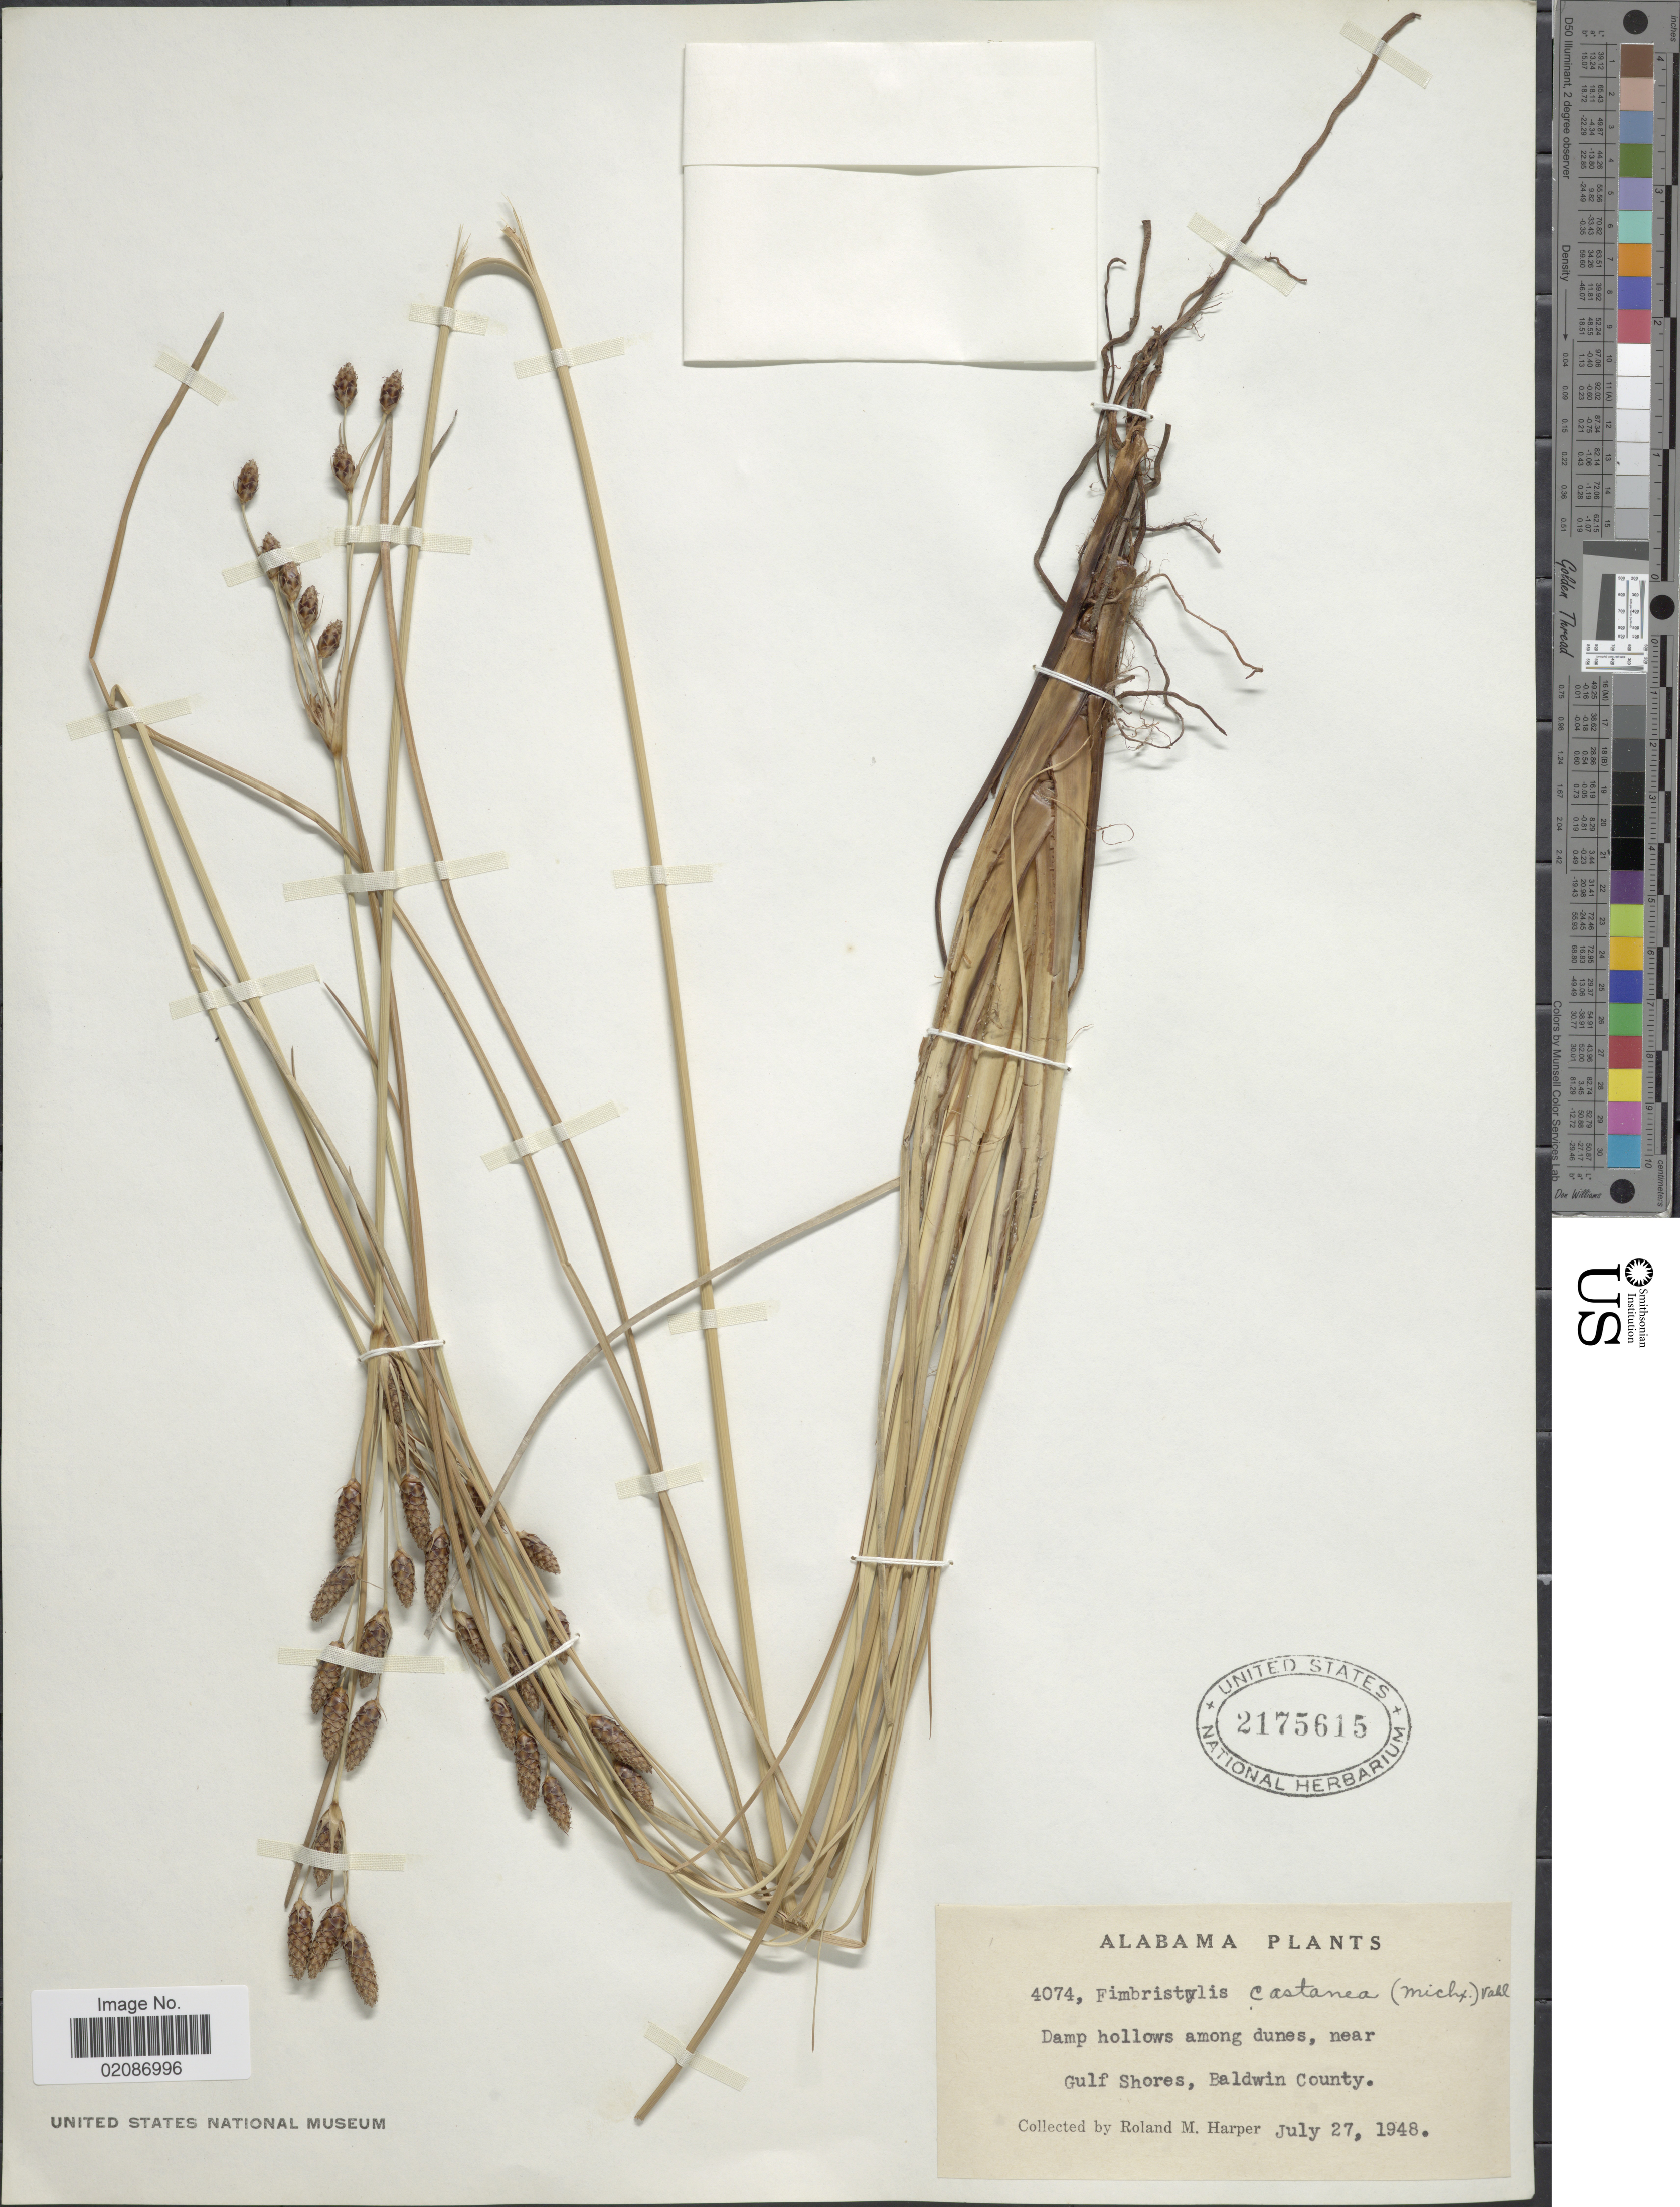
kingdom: Plantae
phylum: Tracheophyta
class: Liliopsida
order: Poales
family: Cyperaceae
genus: Fimbristylis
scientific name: Fimbristylis spadicea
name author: (L.) Vahl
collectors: R. M. Harper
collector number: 4074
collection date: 1948-07-27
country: United States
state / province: Alabama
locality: Near Gulf Shores, Baldwin County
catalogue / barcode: US 2175615